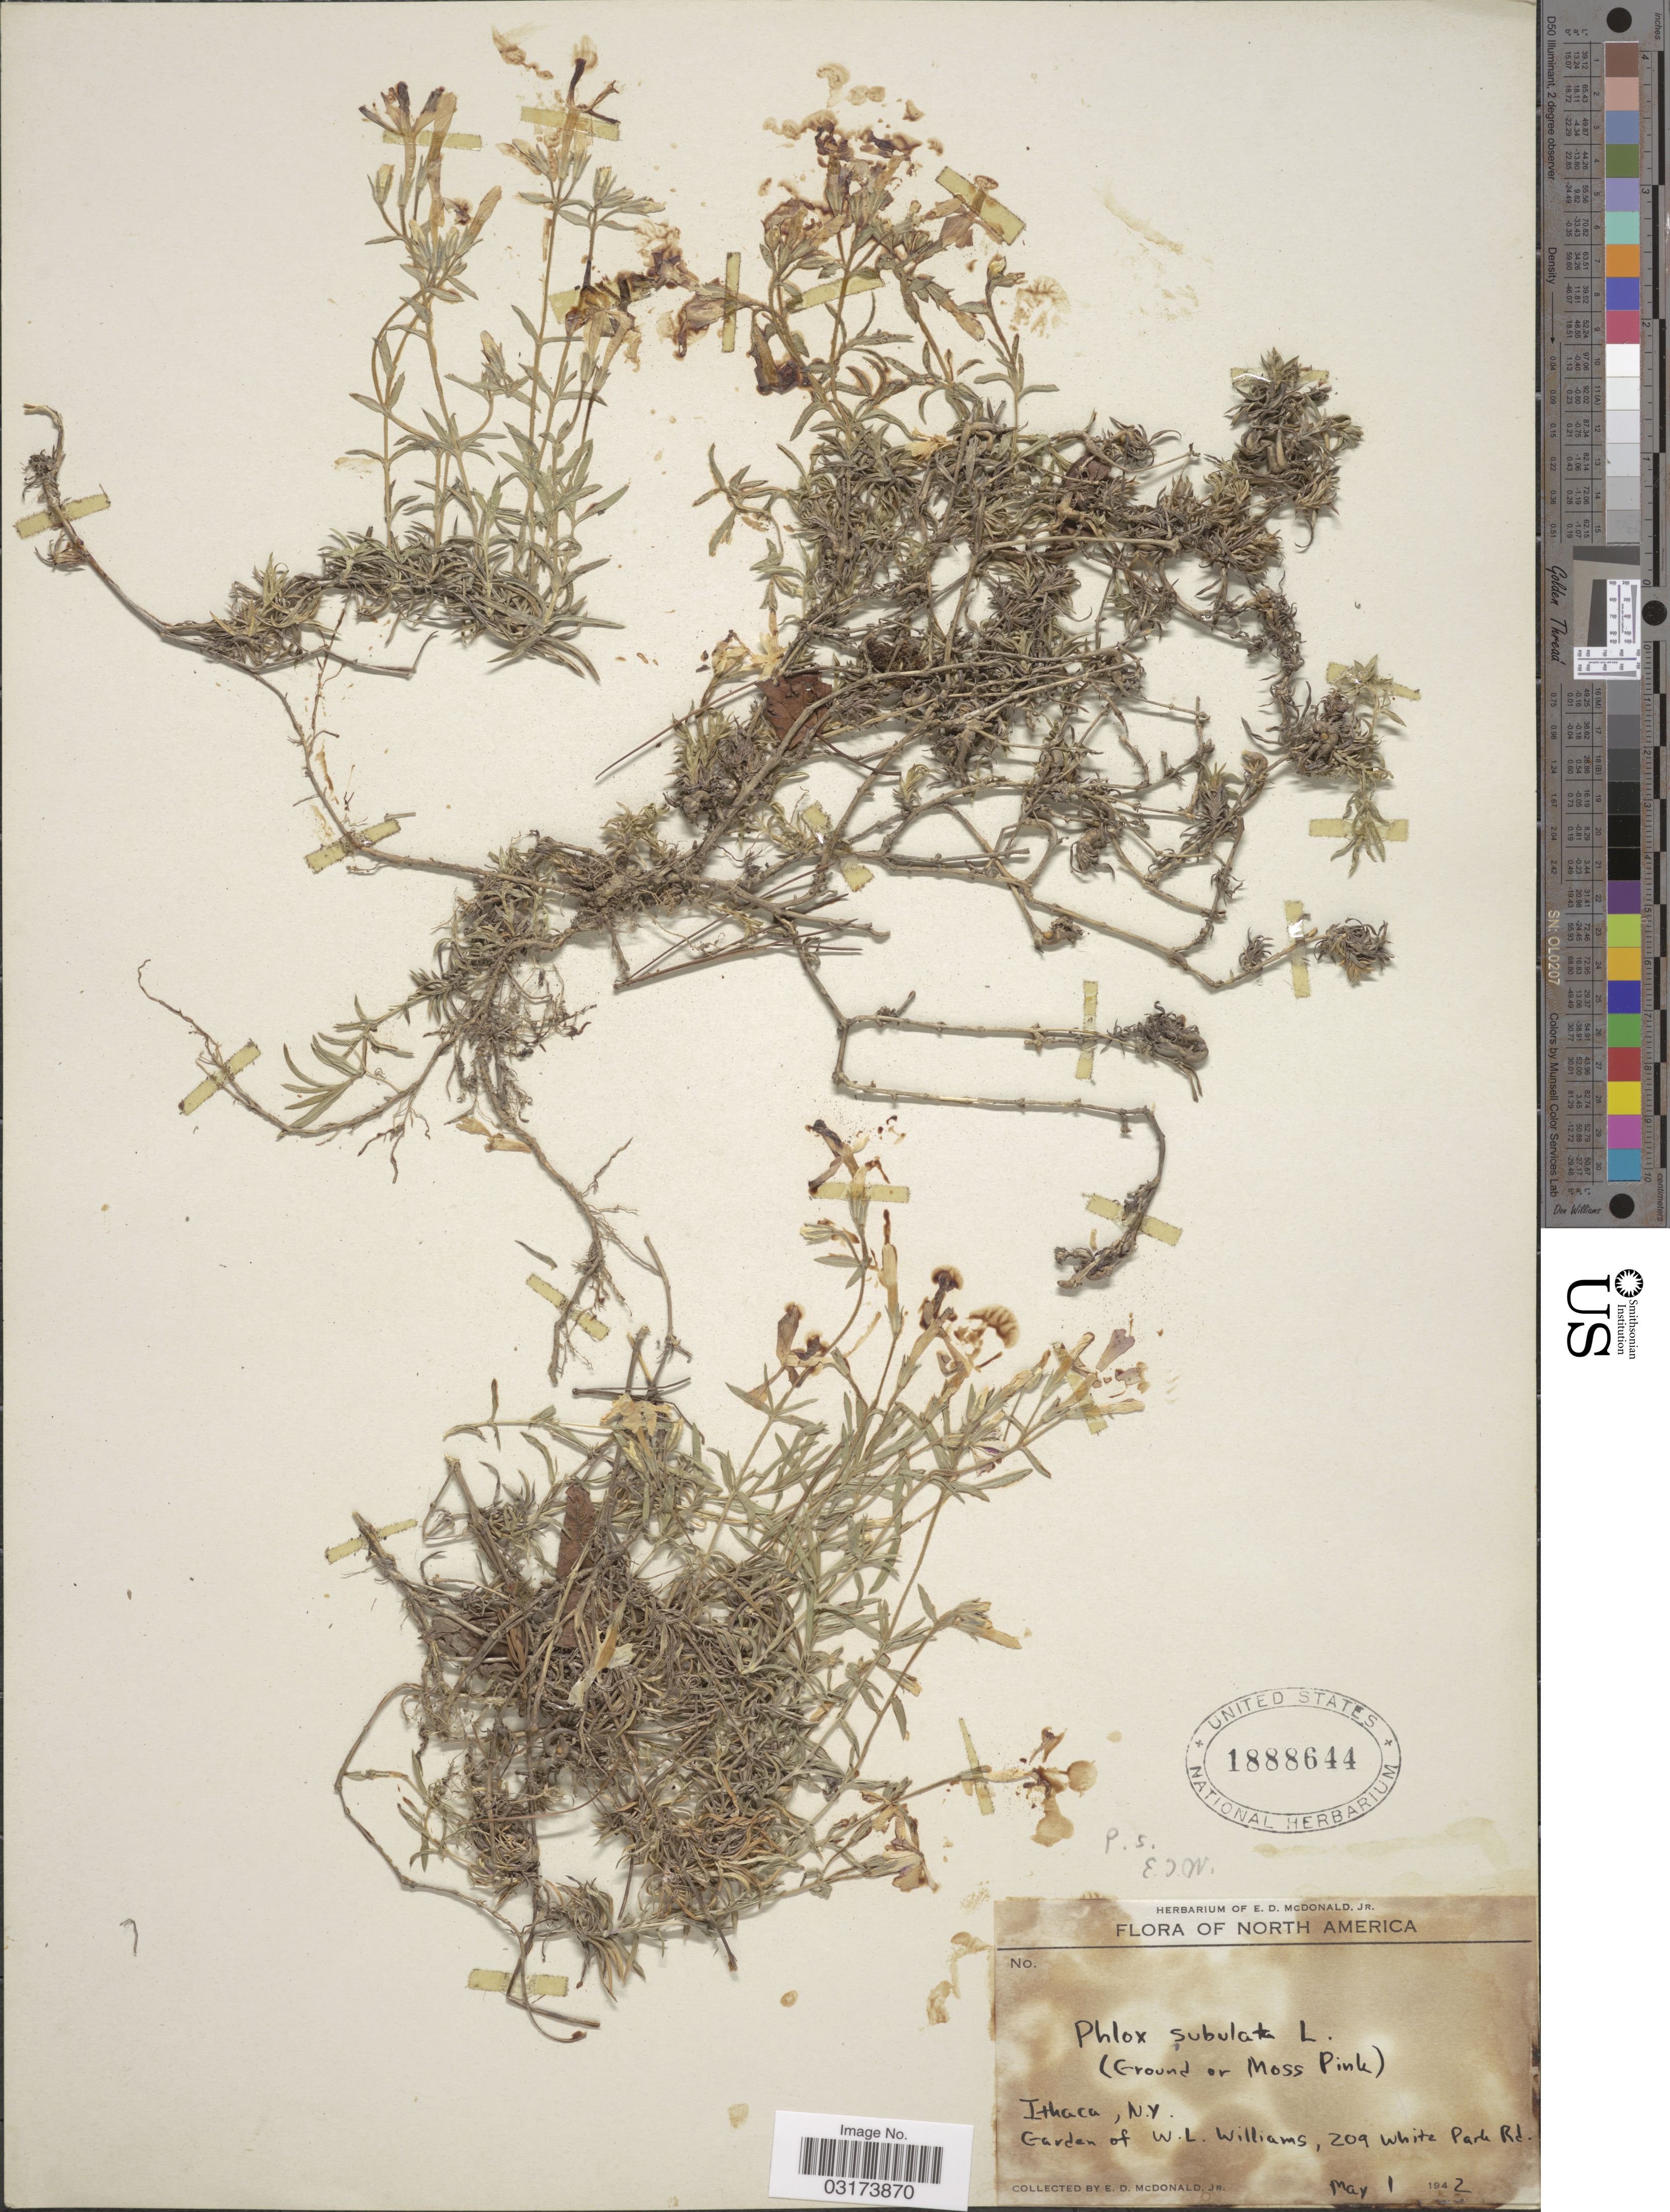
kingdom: Plantae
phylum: Tracheophyta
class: Magnoliopsida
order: Ericales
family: Polemoniaceae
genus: Phlox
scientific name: Phlox subulata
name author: L.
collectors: E. D. McDonald Jr.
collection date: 1942-05-01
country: United States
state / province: New York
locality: Ithaca. Garden of W. L. Williams, 209 White Park Rd.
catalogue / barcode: US 1888644